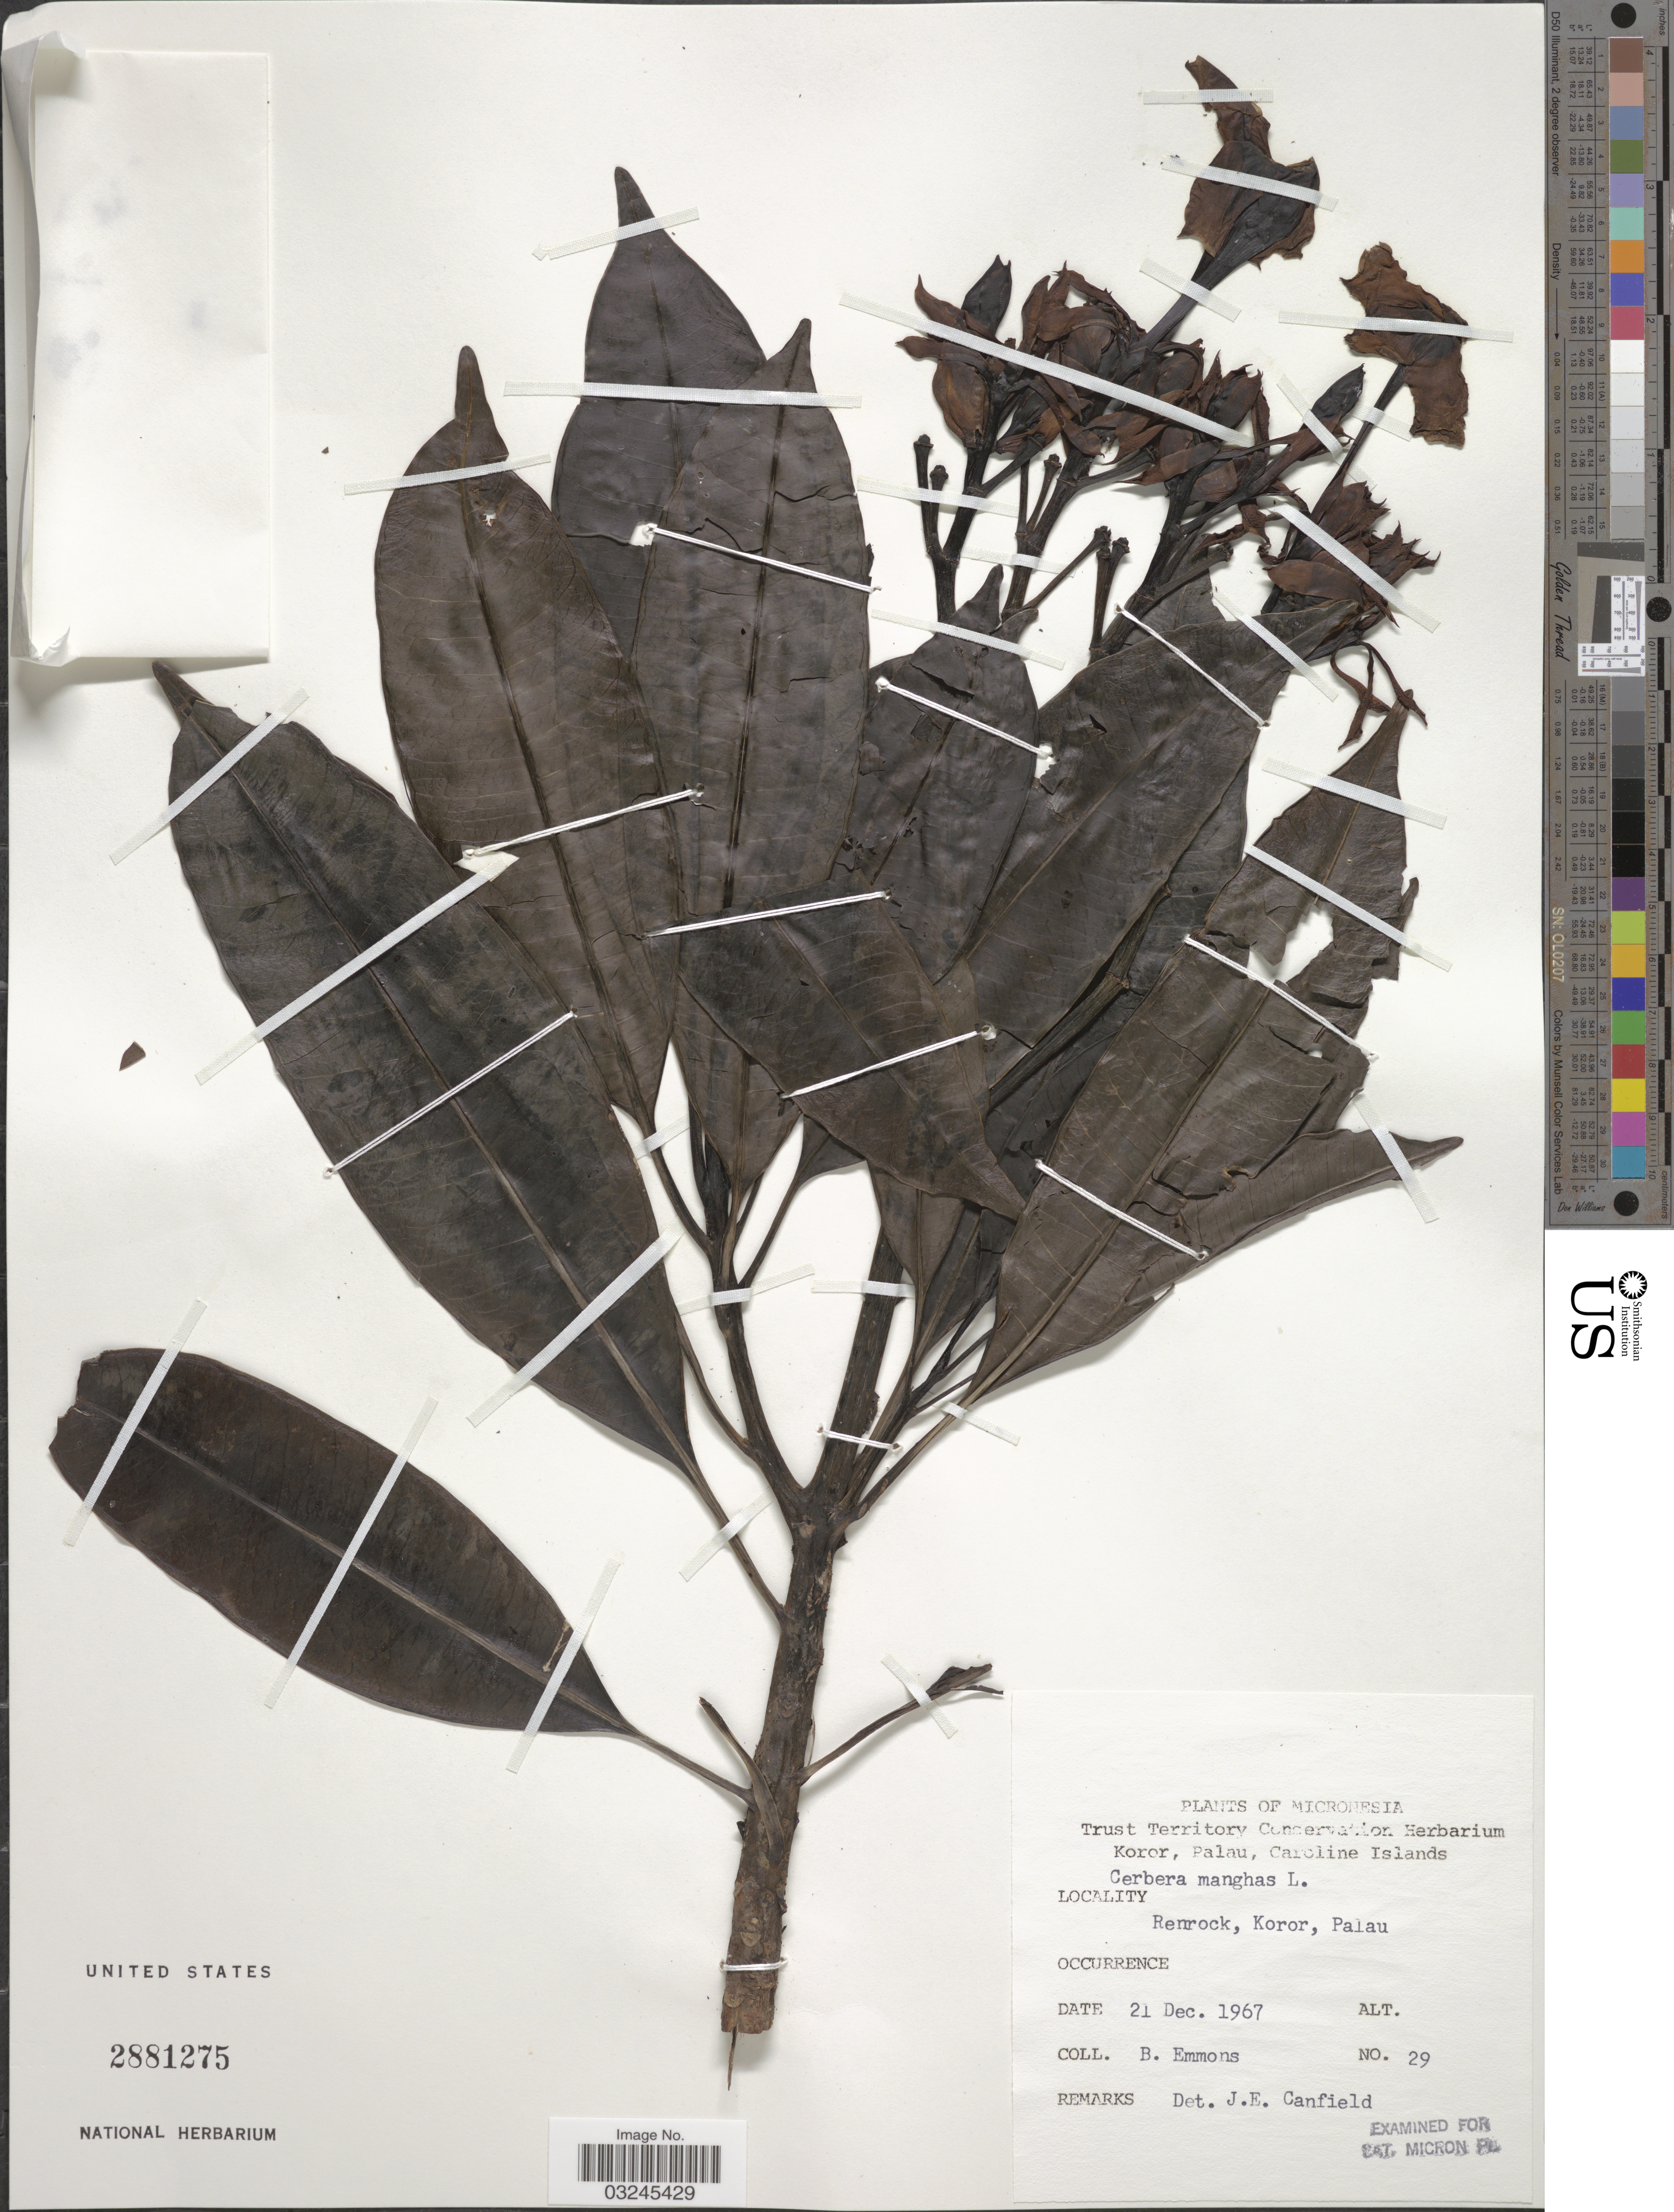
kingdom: Plantae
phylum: Tracheophyta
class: Magnoliopsida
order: Gentianales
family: Apocynaceae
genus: Cerbera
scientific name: Cerbera manghas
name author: L.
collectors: B. Emmons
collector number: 29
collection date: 1967-12-21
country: Palau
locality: Micronesia. Renrock, Koror, Palau.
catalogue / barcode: US 2881275